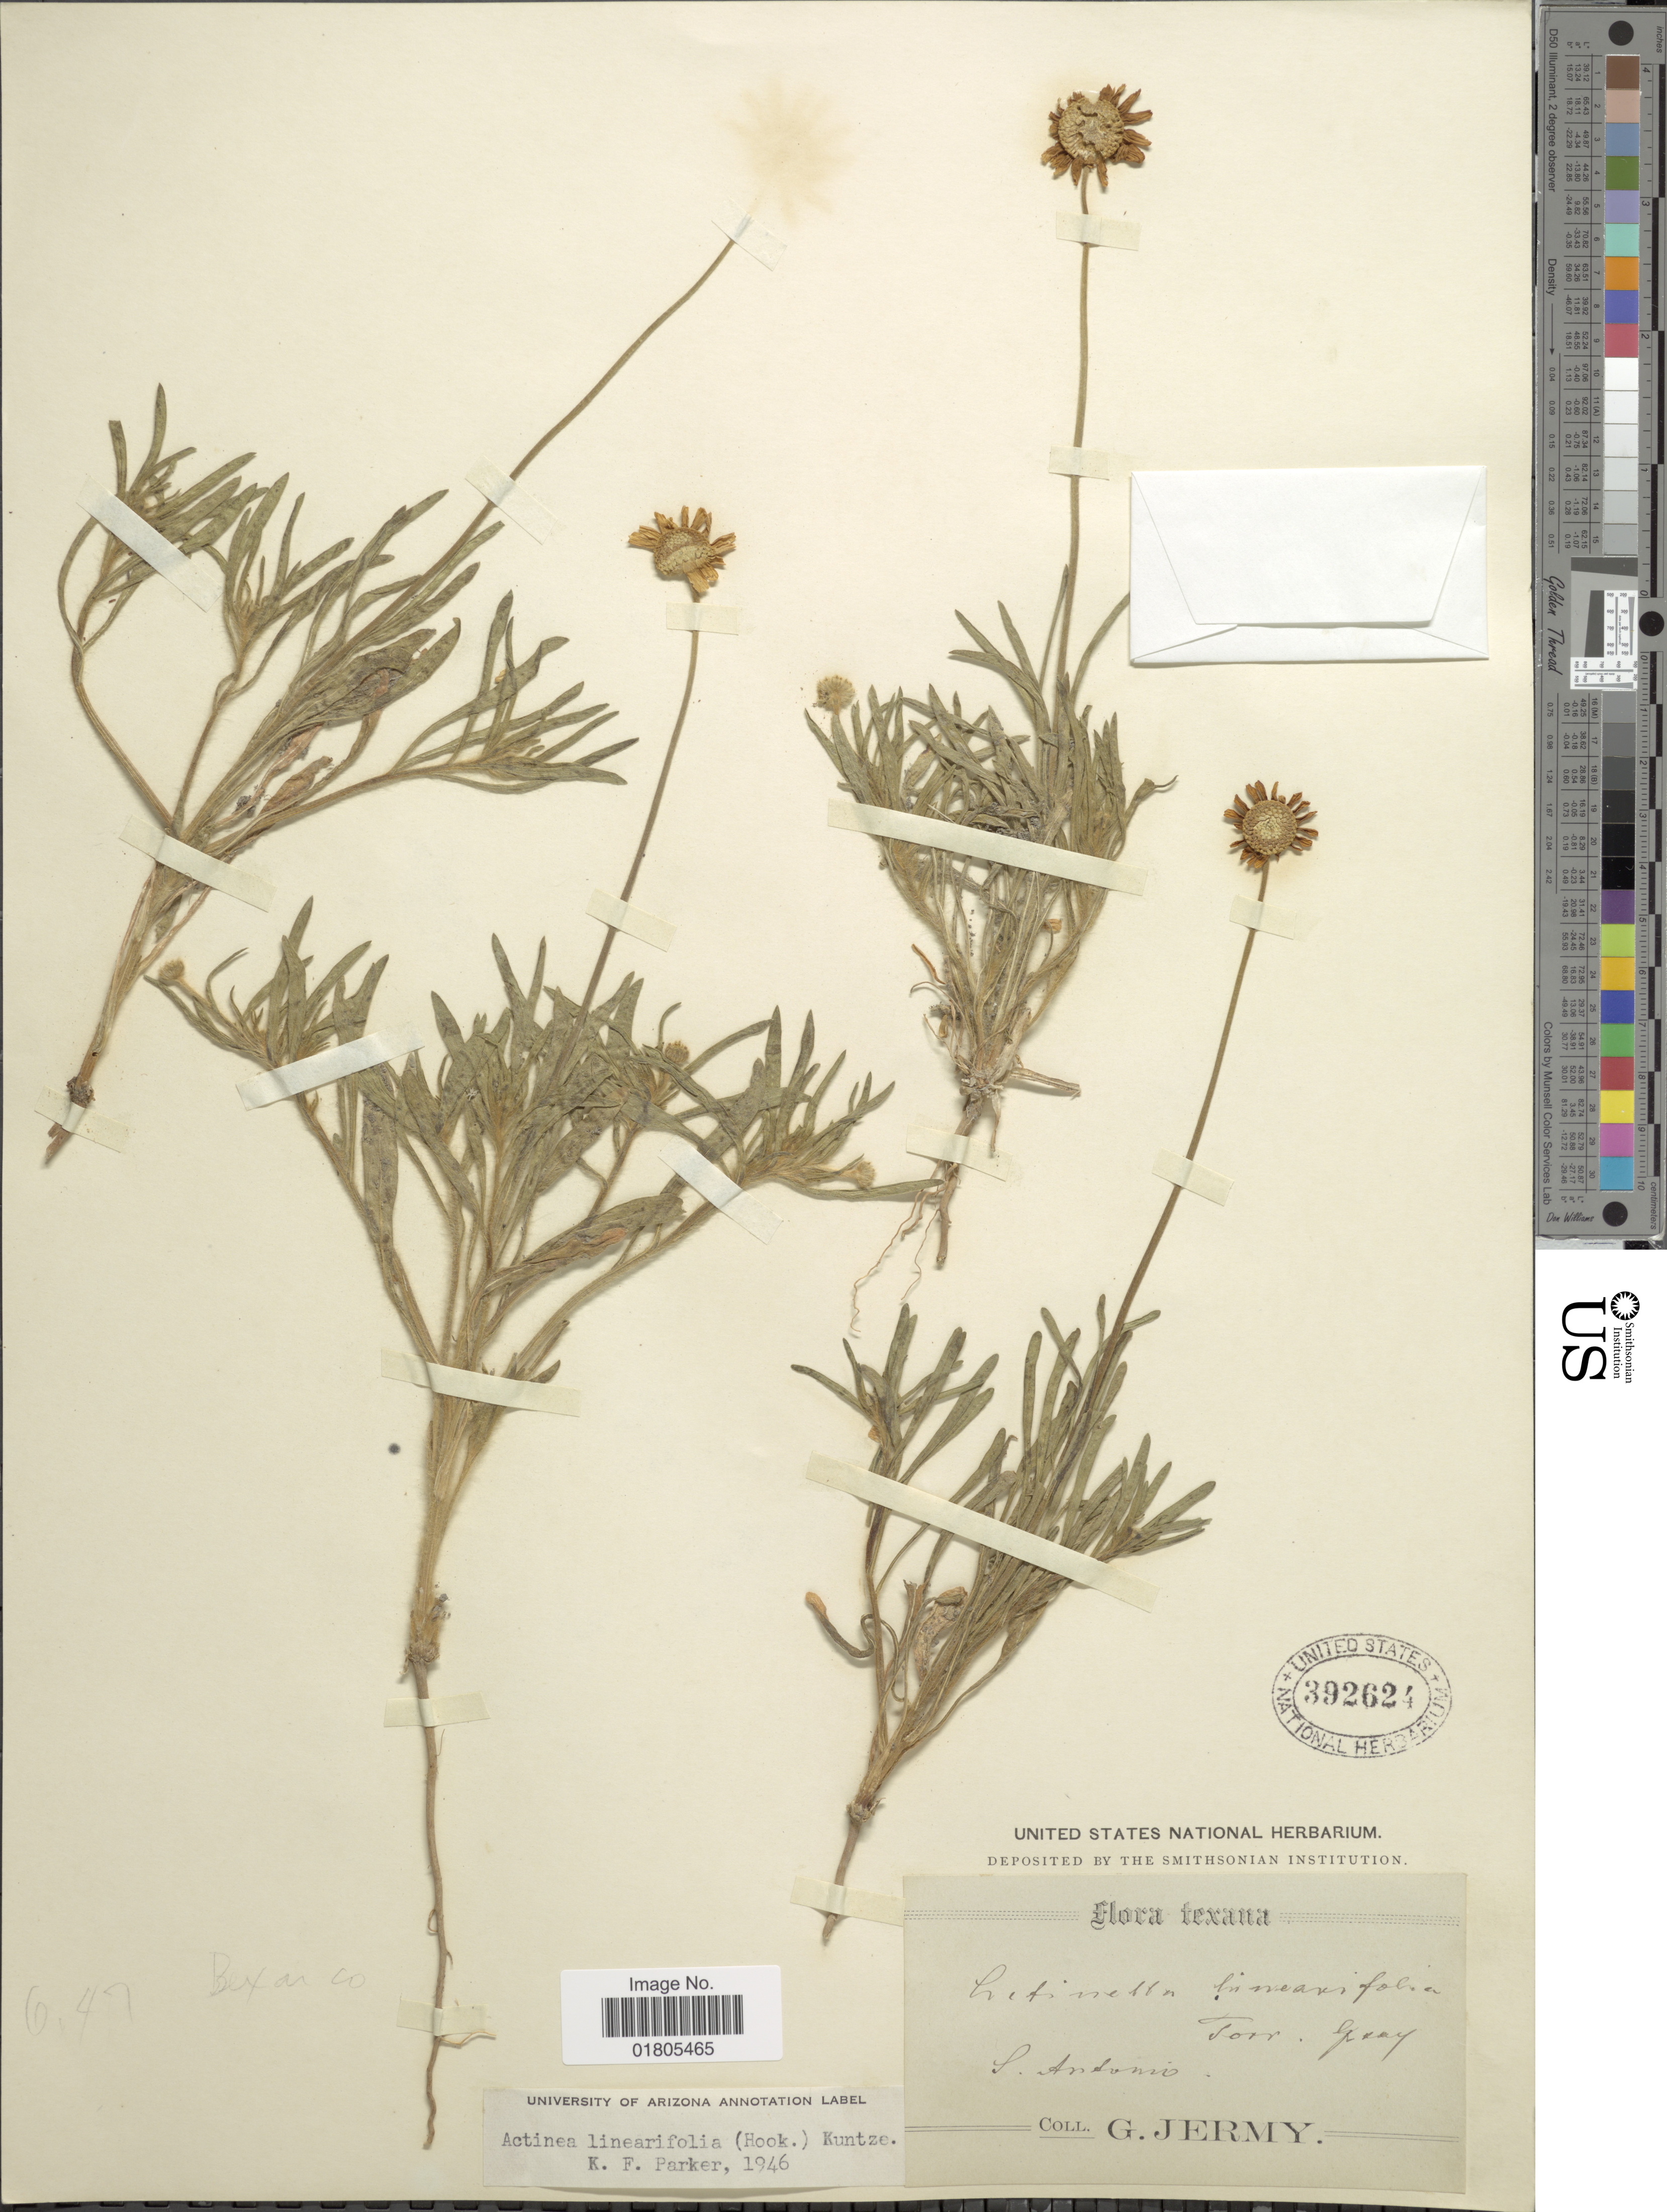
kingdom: Plantae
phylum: Tracheophyta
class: Magnoliopsida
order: Asterales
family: Asteraceae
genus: Actinea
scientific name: Actinea linearifolia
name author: (Hook.) Kuntze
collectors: G. Jermy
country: United States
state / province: Texas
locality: S. Antonio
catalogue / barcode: US 392624